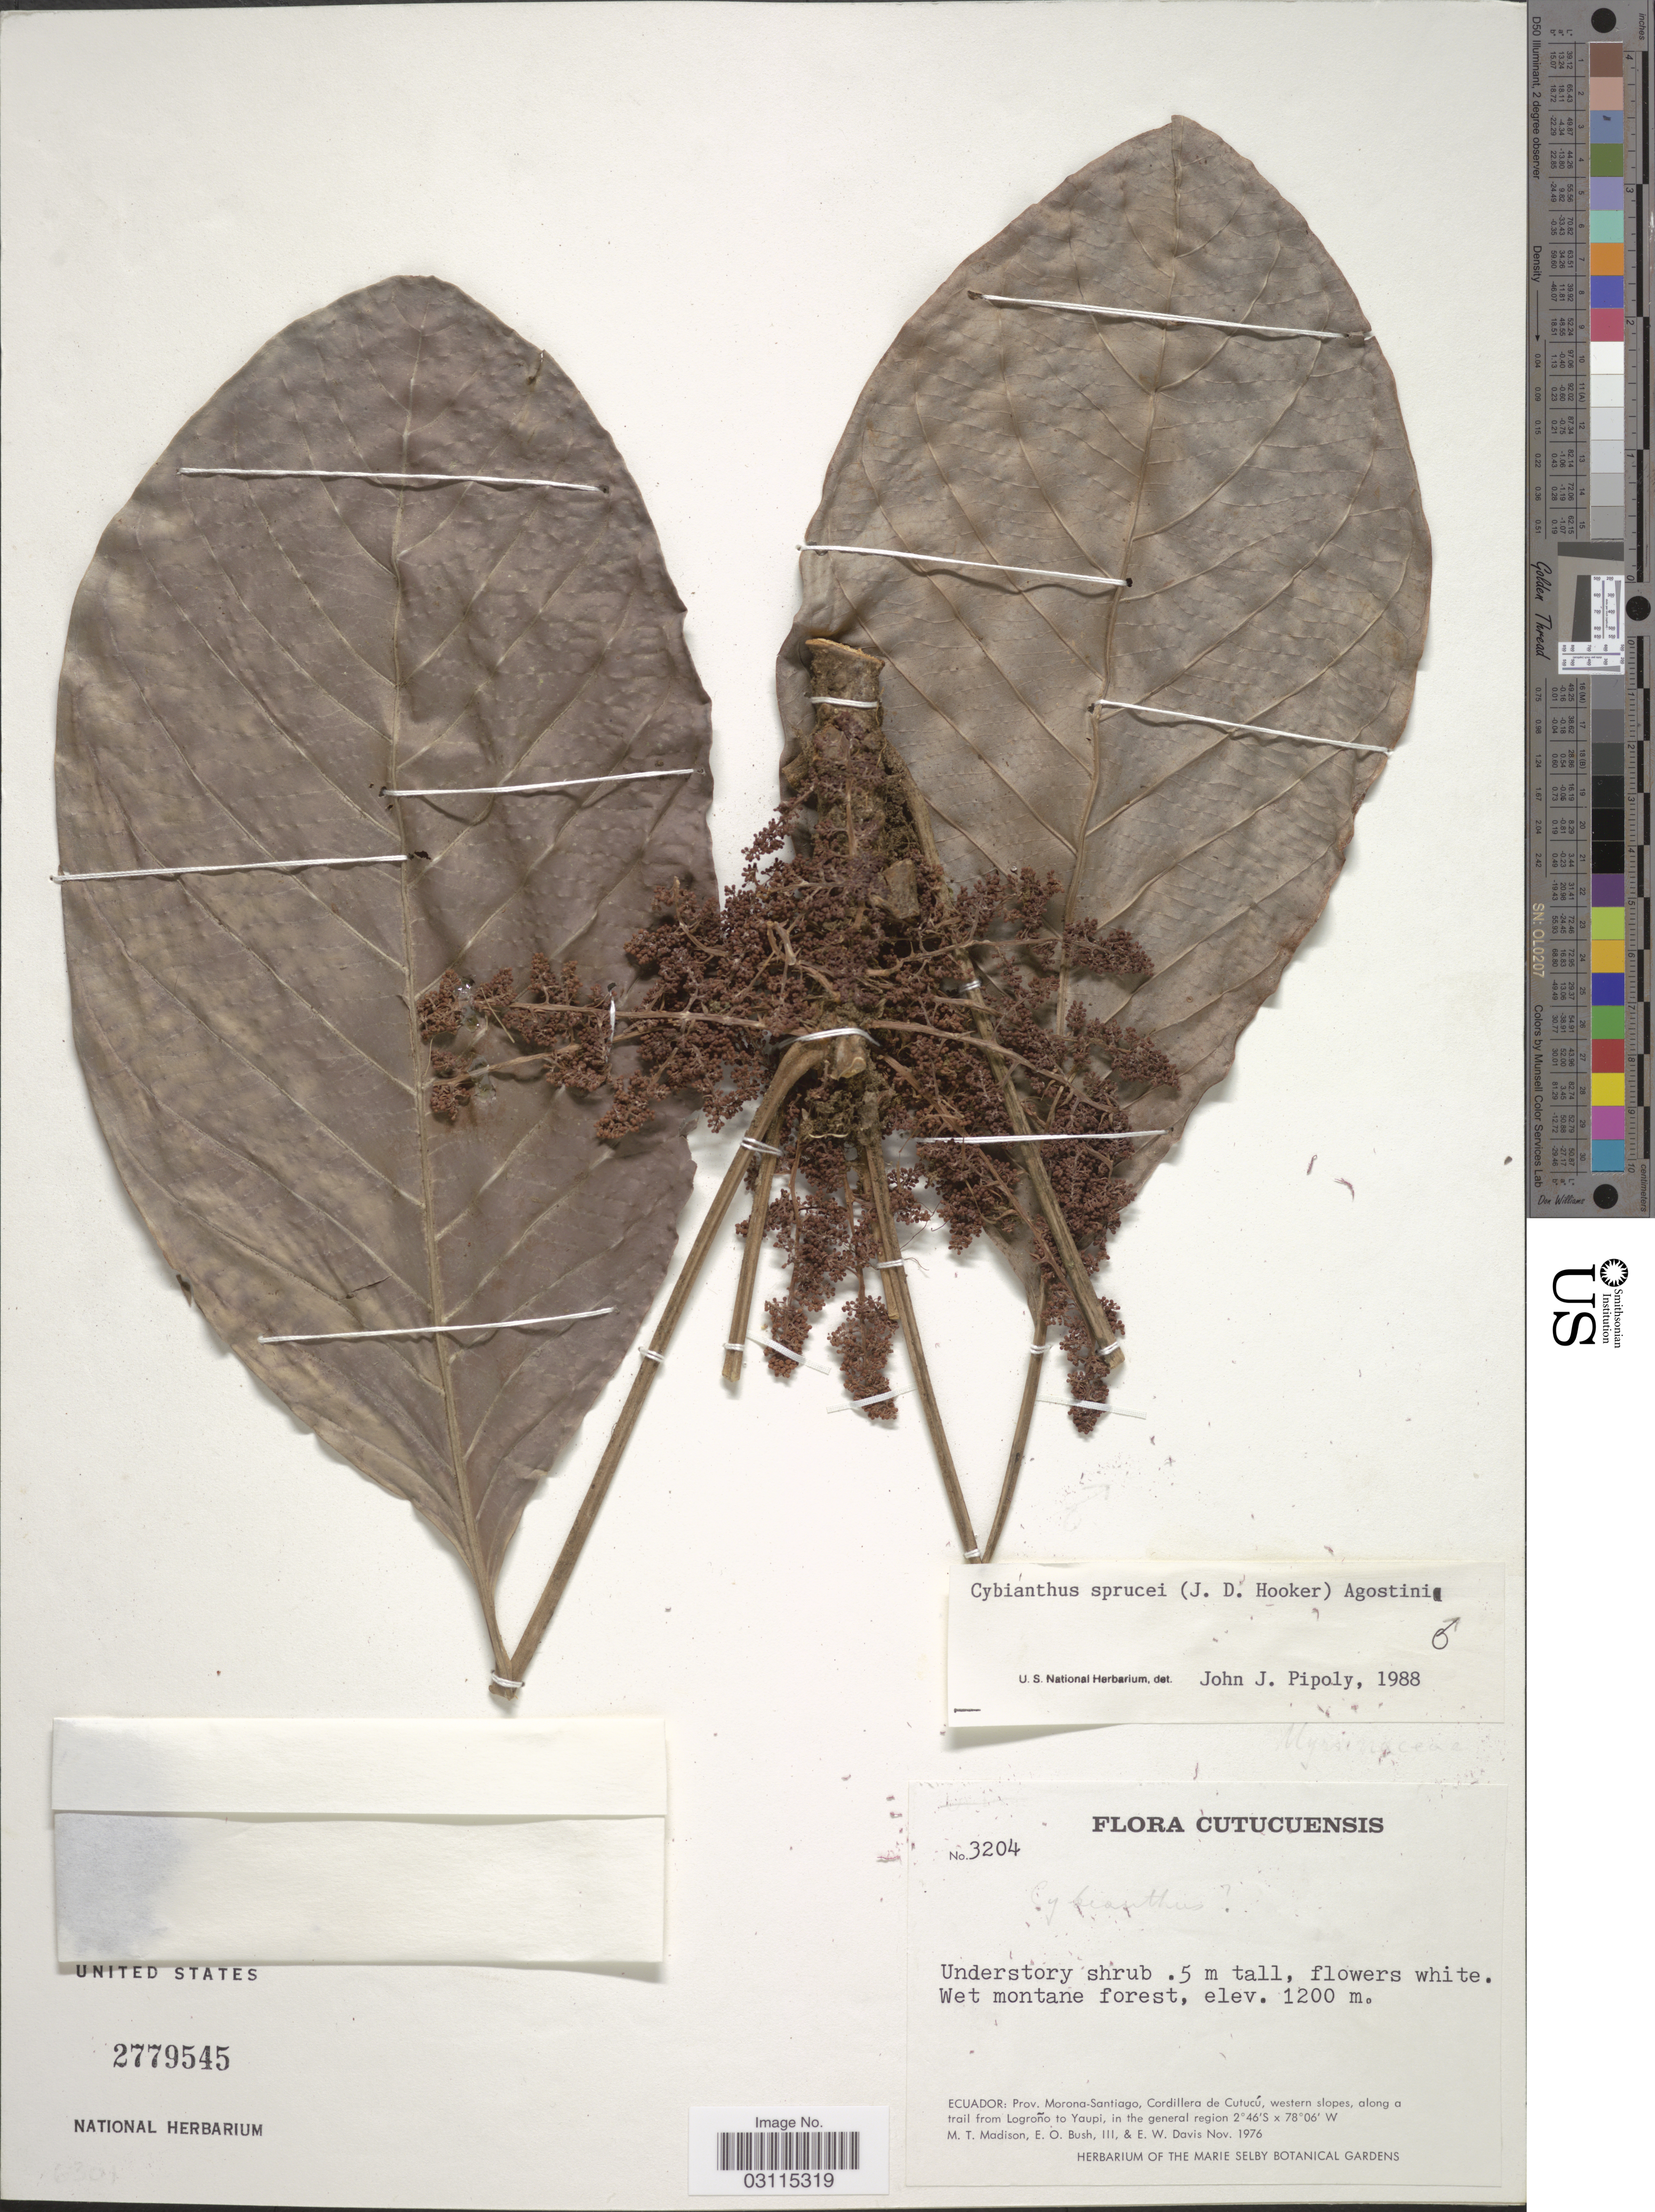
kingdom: Plantae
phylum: Tracheophyta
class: Magnoliopsida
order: Ericales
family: Primulaceae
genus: Cybianthus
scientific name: Cybianthus sprucei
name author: (Hook. f.) G. Agostini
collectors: M. T. Madison, E. O. Bush & E. W. Davis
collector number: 3204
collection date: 1976-11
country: Ecuador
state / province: Morona-Santiago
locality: Cordillera de Cutucú, western slopes, along a trail from Lagroño to Yaupi, in the general region.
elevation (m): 1200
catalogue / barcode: US 2779545